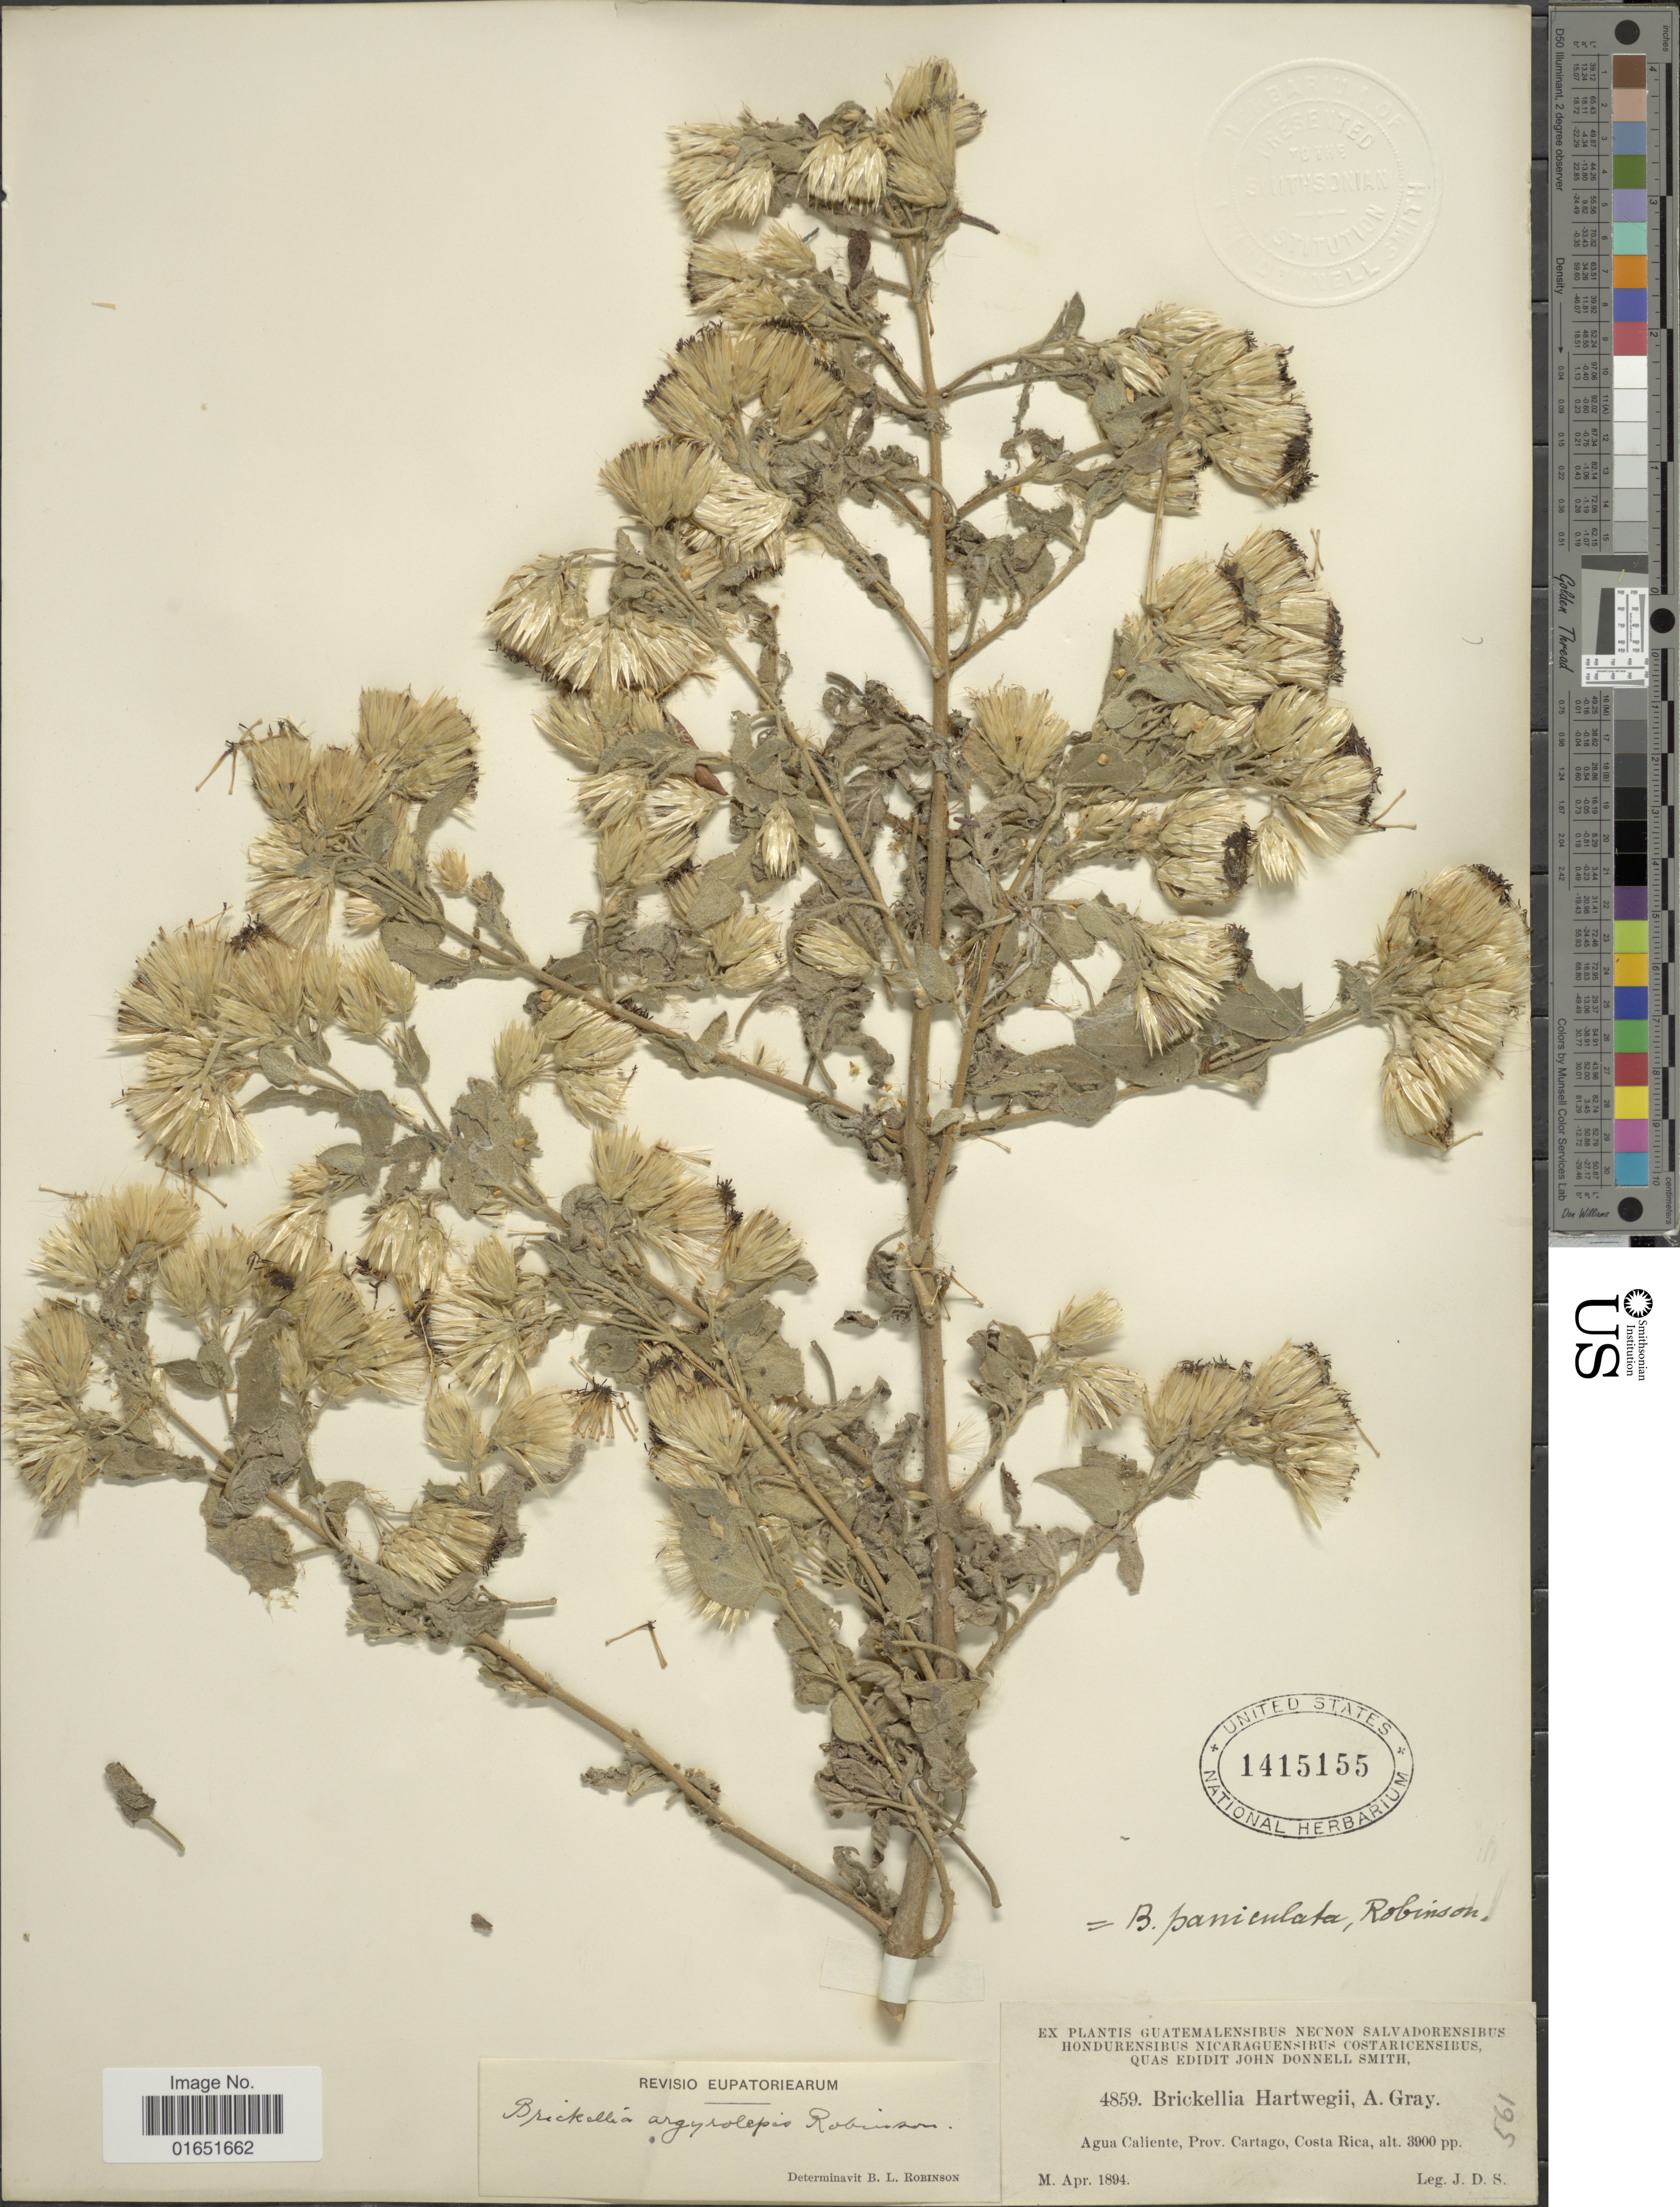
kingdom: Plantae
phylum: Tracheophyta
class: Magnoliopsida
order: Asterales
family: Asteraceae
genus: Brickellia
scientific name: Brickellia argyrolepis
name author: B.L. Rob.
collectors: J. Donnell Smith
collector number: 4859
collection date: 1894-04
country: Costa Rica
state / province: Cartago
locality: Agua Caliente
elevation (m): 1189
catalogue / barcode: US 1415155